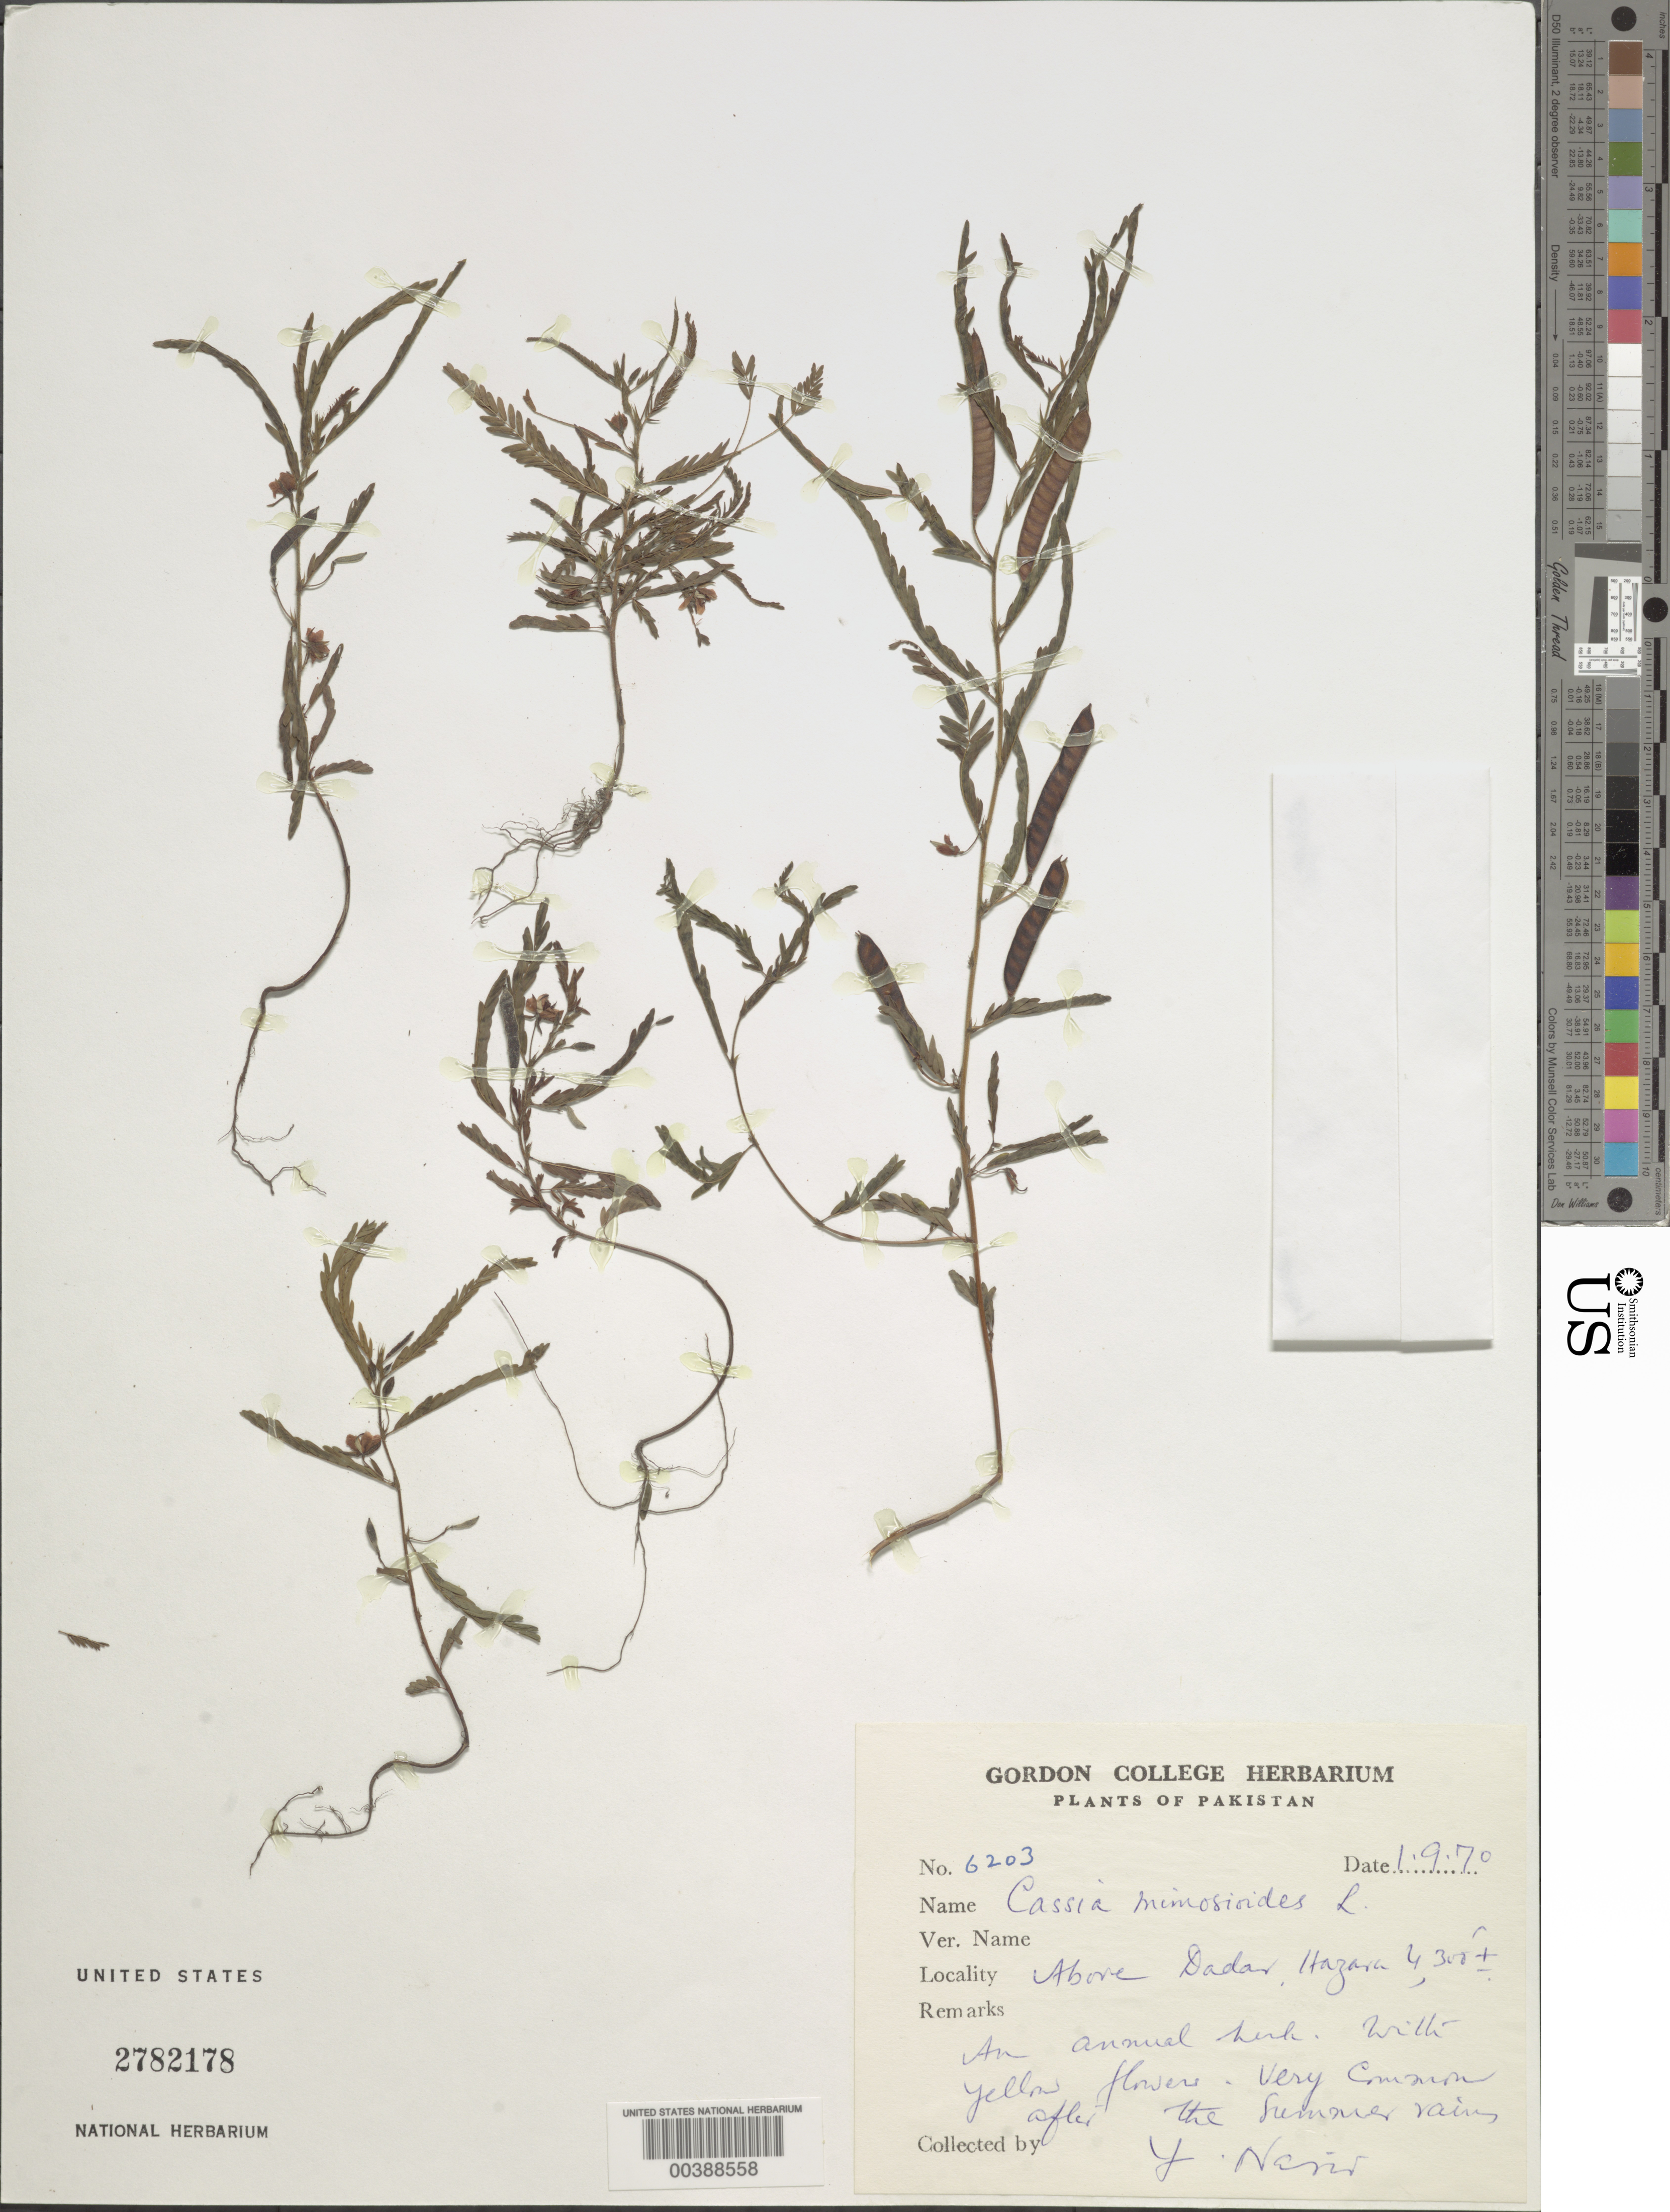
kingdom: Plantae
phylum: Tracheophyta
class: Magnoliopsida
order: Fabales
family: Fabaceae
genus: Chamaecrista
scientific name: Chamaecrista mimosoides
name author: (L.) Greene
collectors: Y. Nasir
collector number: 6203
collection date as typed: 01 Sep 1970 to 09 Jan 1970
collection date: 1970-01-09 or 1970-09-01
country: Pakistan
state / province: Khyber Pakhtunkhwa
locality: Above Dadar, Hazara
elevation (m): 4300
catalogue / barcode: US 2782178